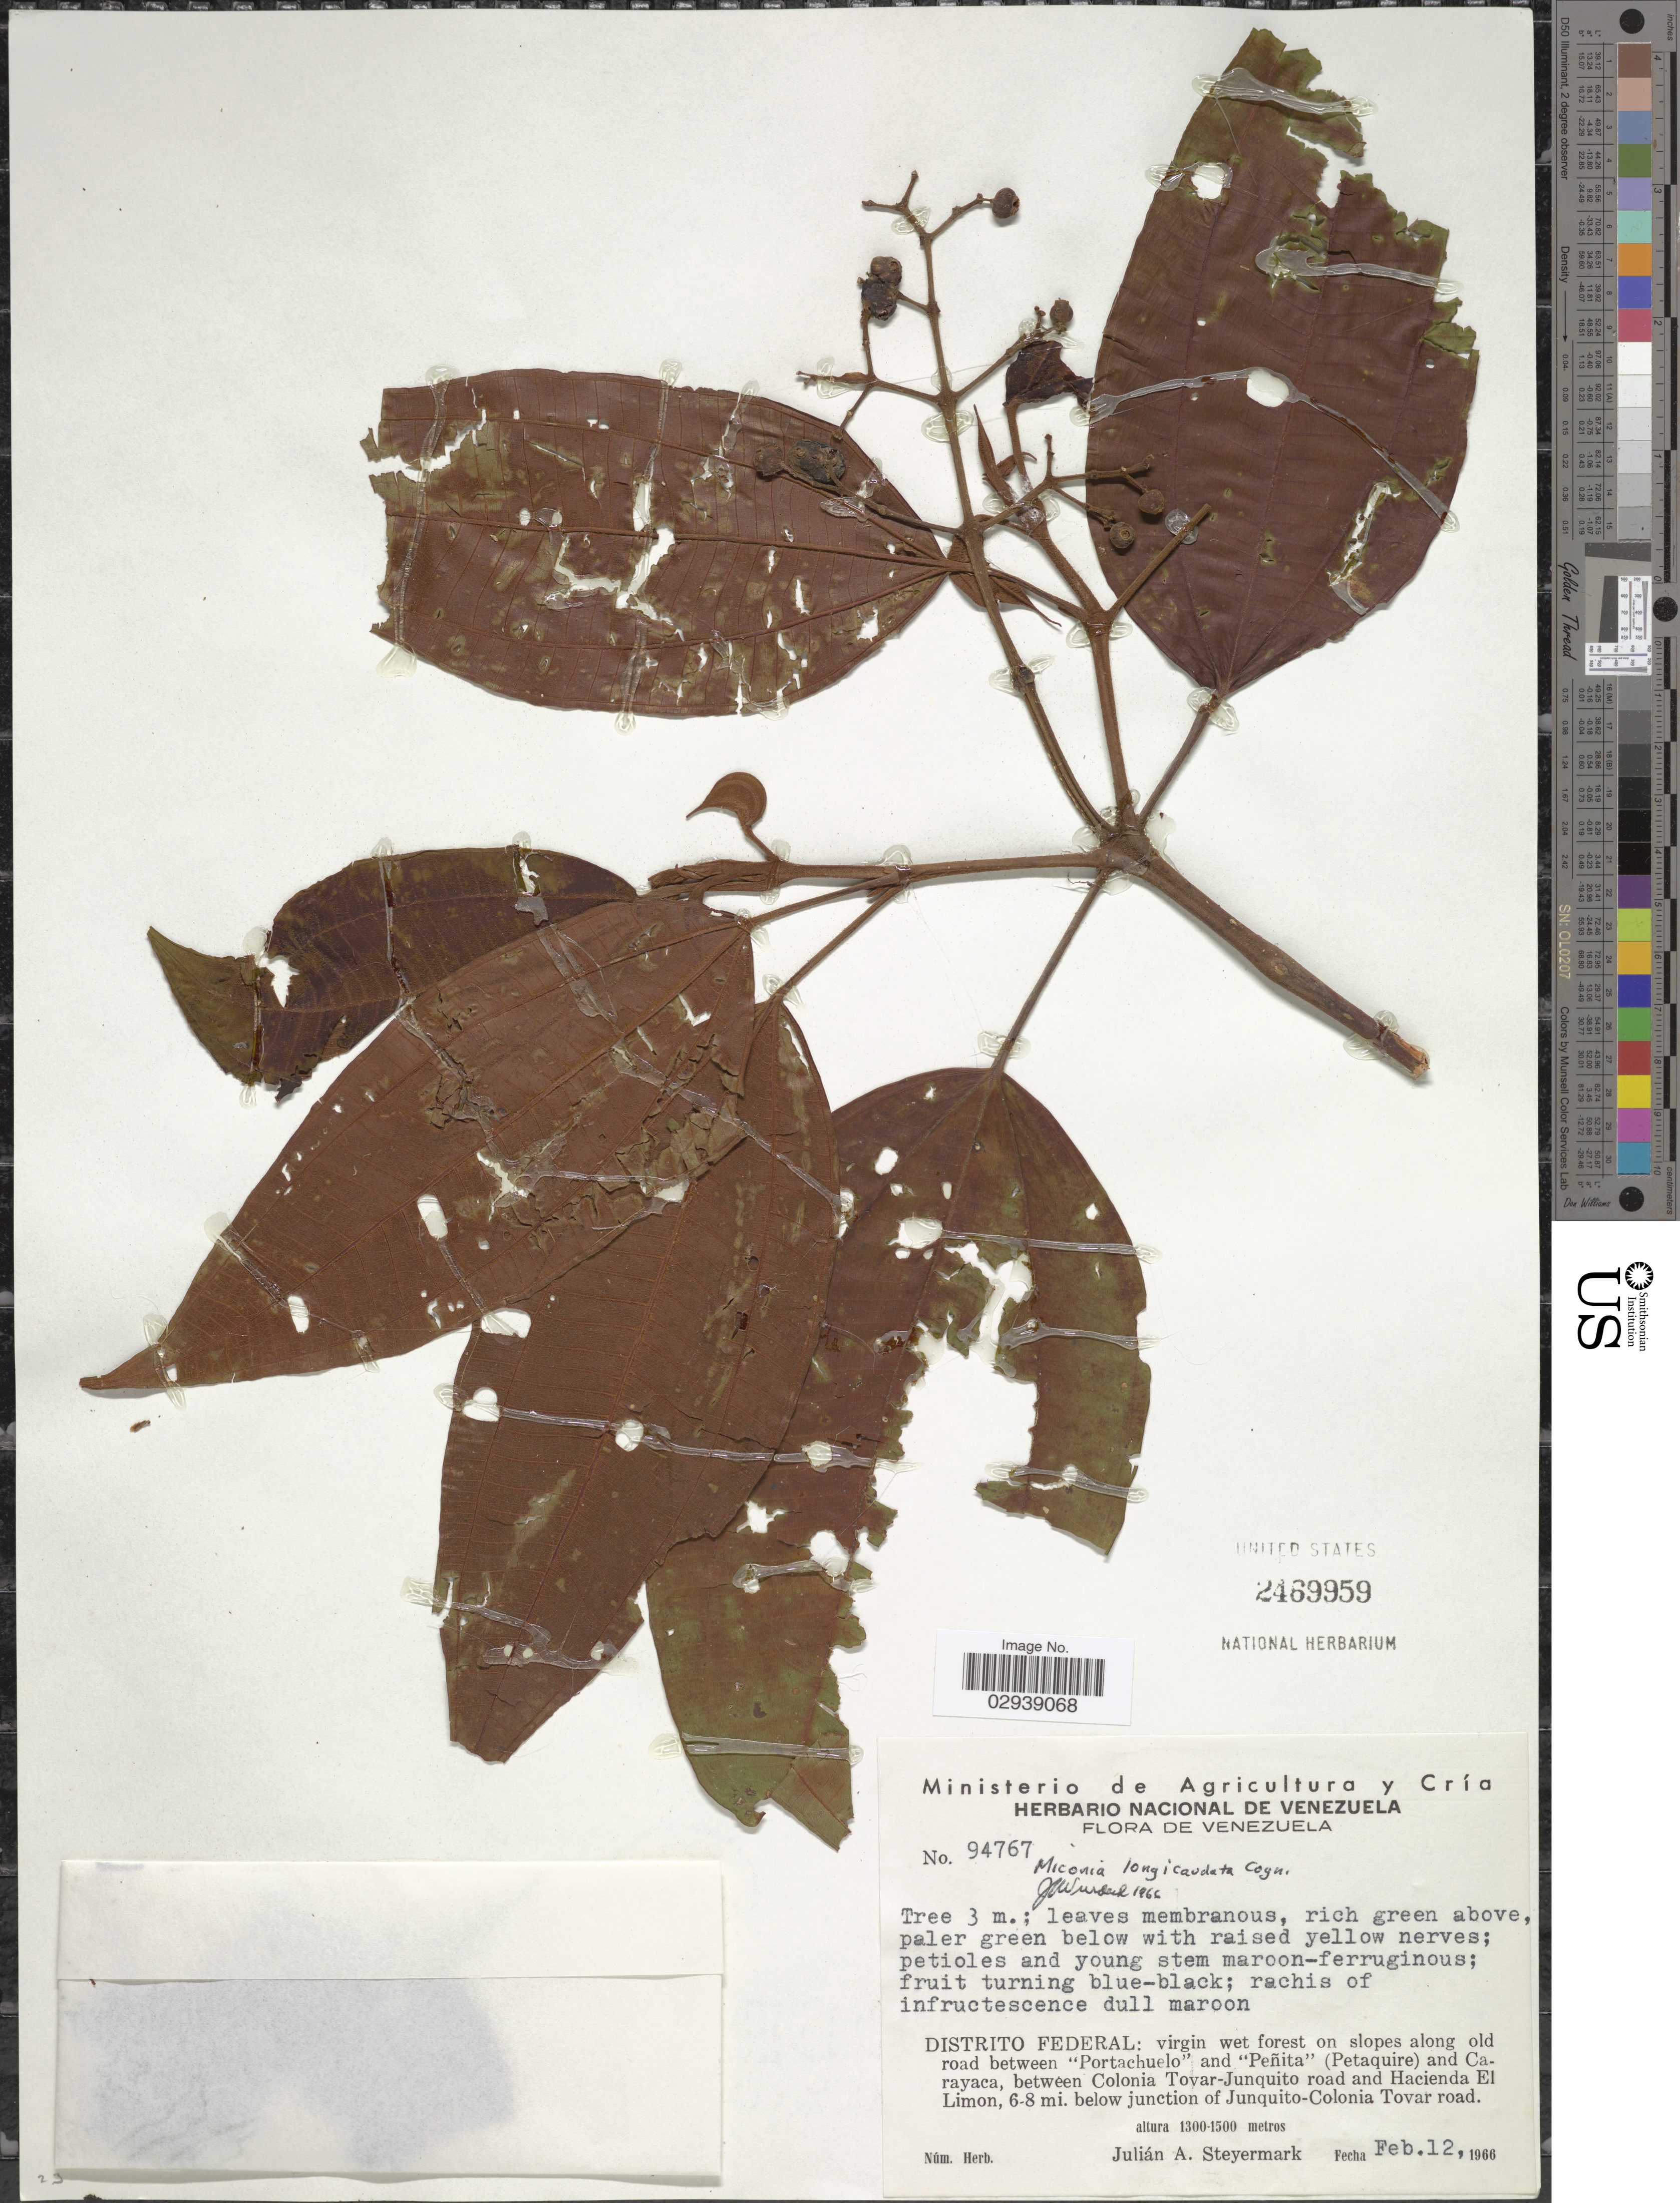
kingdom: Plantae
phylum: Tracheophyta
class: Magnoliopsida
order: Myrtales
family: Melastomataceae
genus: Miconia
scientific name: Miconia donaeana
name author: Naudin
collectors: J. Steyermark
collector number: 94767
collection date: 1966-02-12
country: Venezuela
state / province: Distrito Federal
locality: Distrito Federal: virgin wet forest on slopes along old road between "Portachuelo" and "Peñita" (Petaquire) and Carayaca, between Colonia Tovar-Junquito road and Hacienda El Limon, 6-8 mi. below junction of Junquito-Colonia Tovar road.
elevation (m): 1300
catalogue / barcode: US 2469959